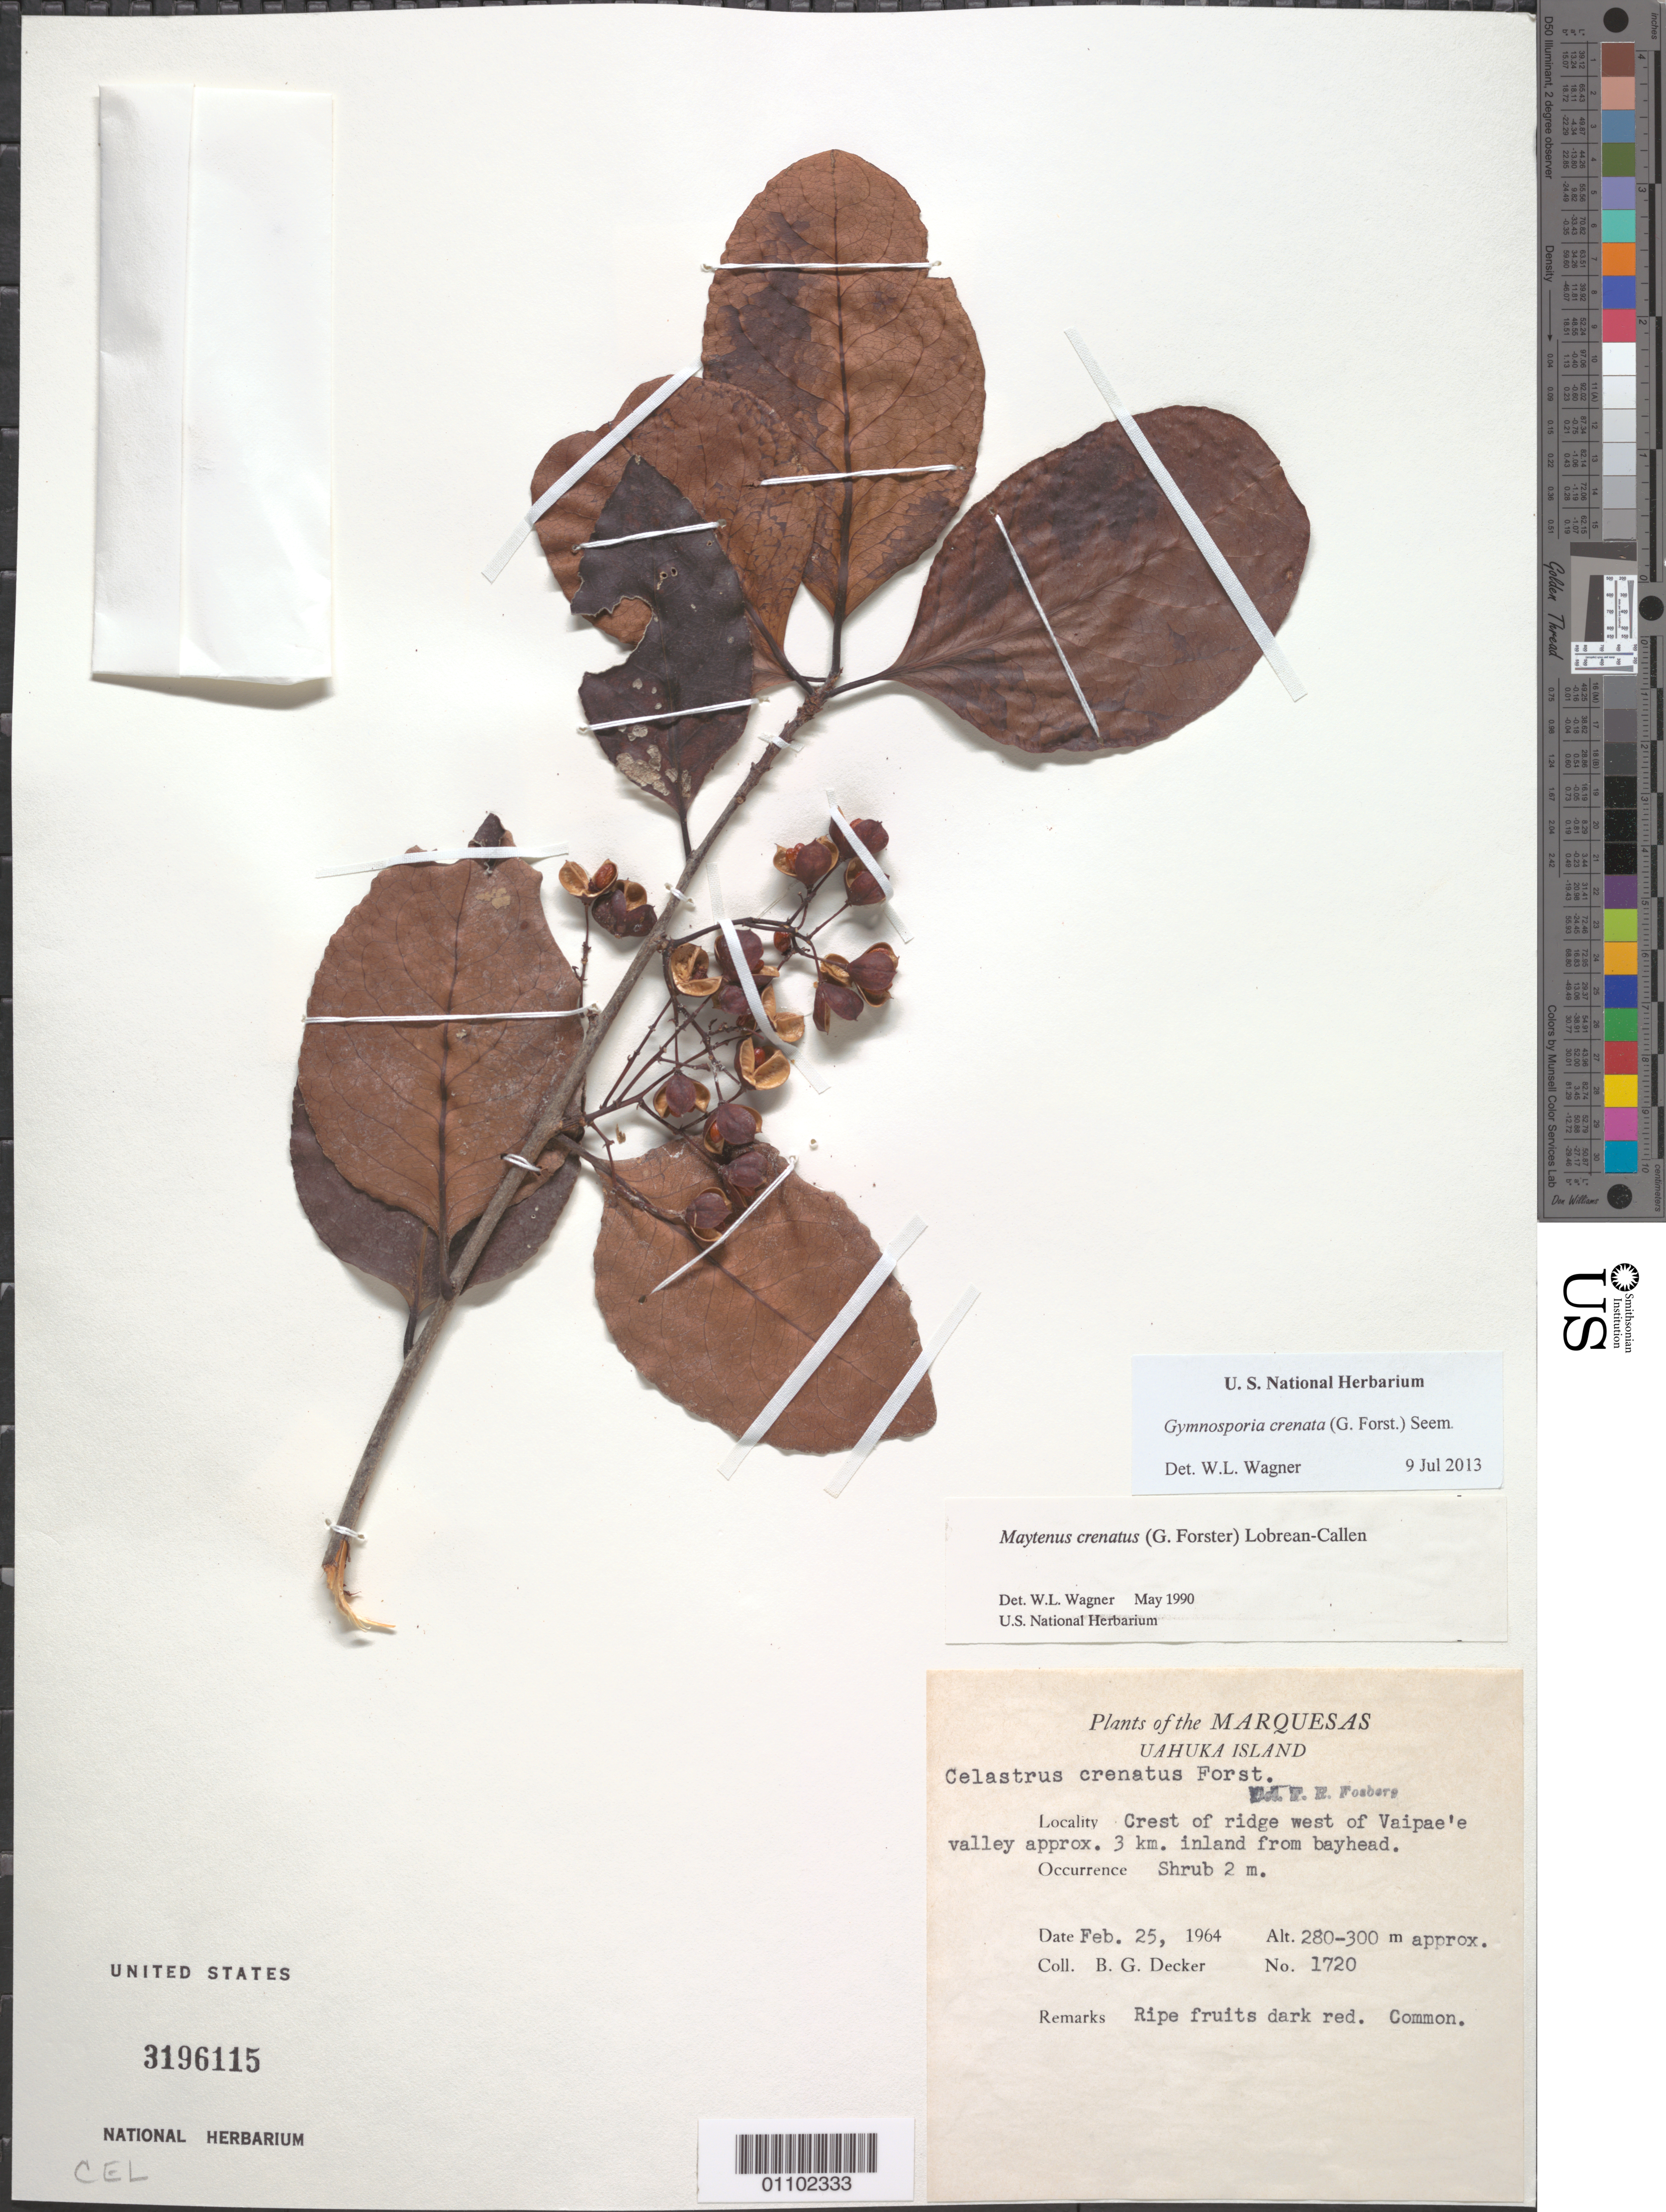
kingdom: Plantae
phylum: Tracheophyta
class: Magnoliopsida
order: Celastrales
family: Celastraceae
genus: Gymnosporia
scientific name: Gymnosporia crenata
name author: (G. Forst.) Seem.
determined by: Wagner, W. L., (BOT), Smithsonian Institution - National Museum of Natural History (UNITED STATES)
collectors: B. G. Decker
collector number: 1720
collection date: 1964-02-25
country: French Polynesia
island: Ua Huka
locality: crest of ridge W of Vaipae'e Valley, 3 km inland from bayhead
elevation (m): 280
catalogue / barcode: US 3196115